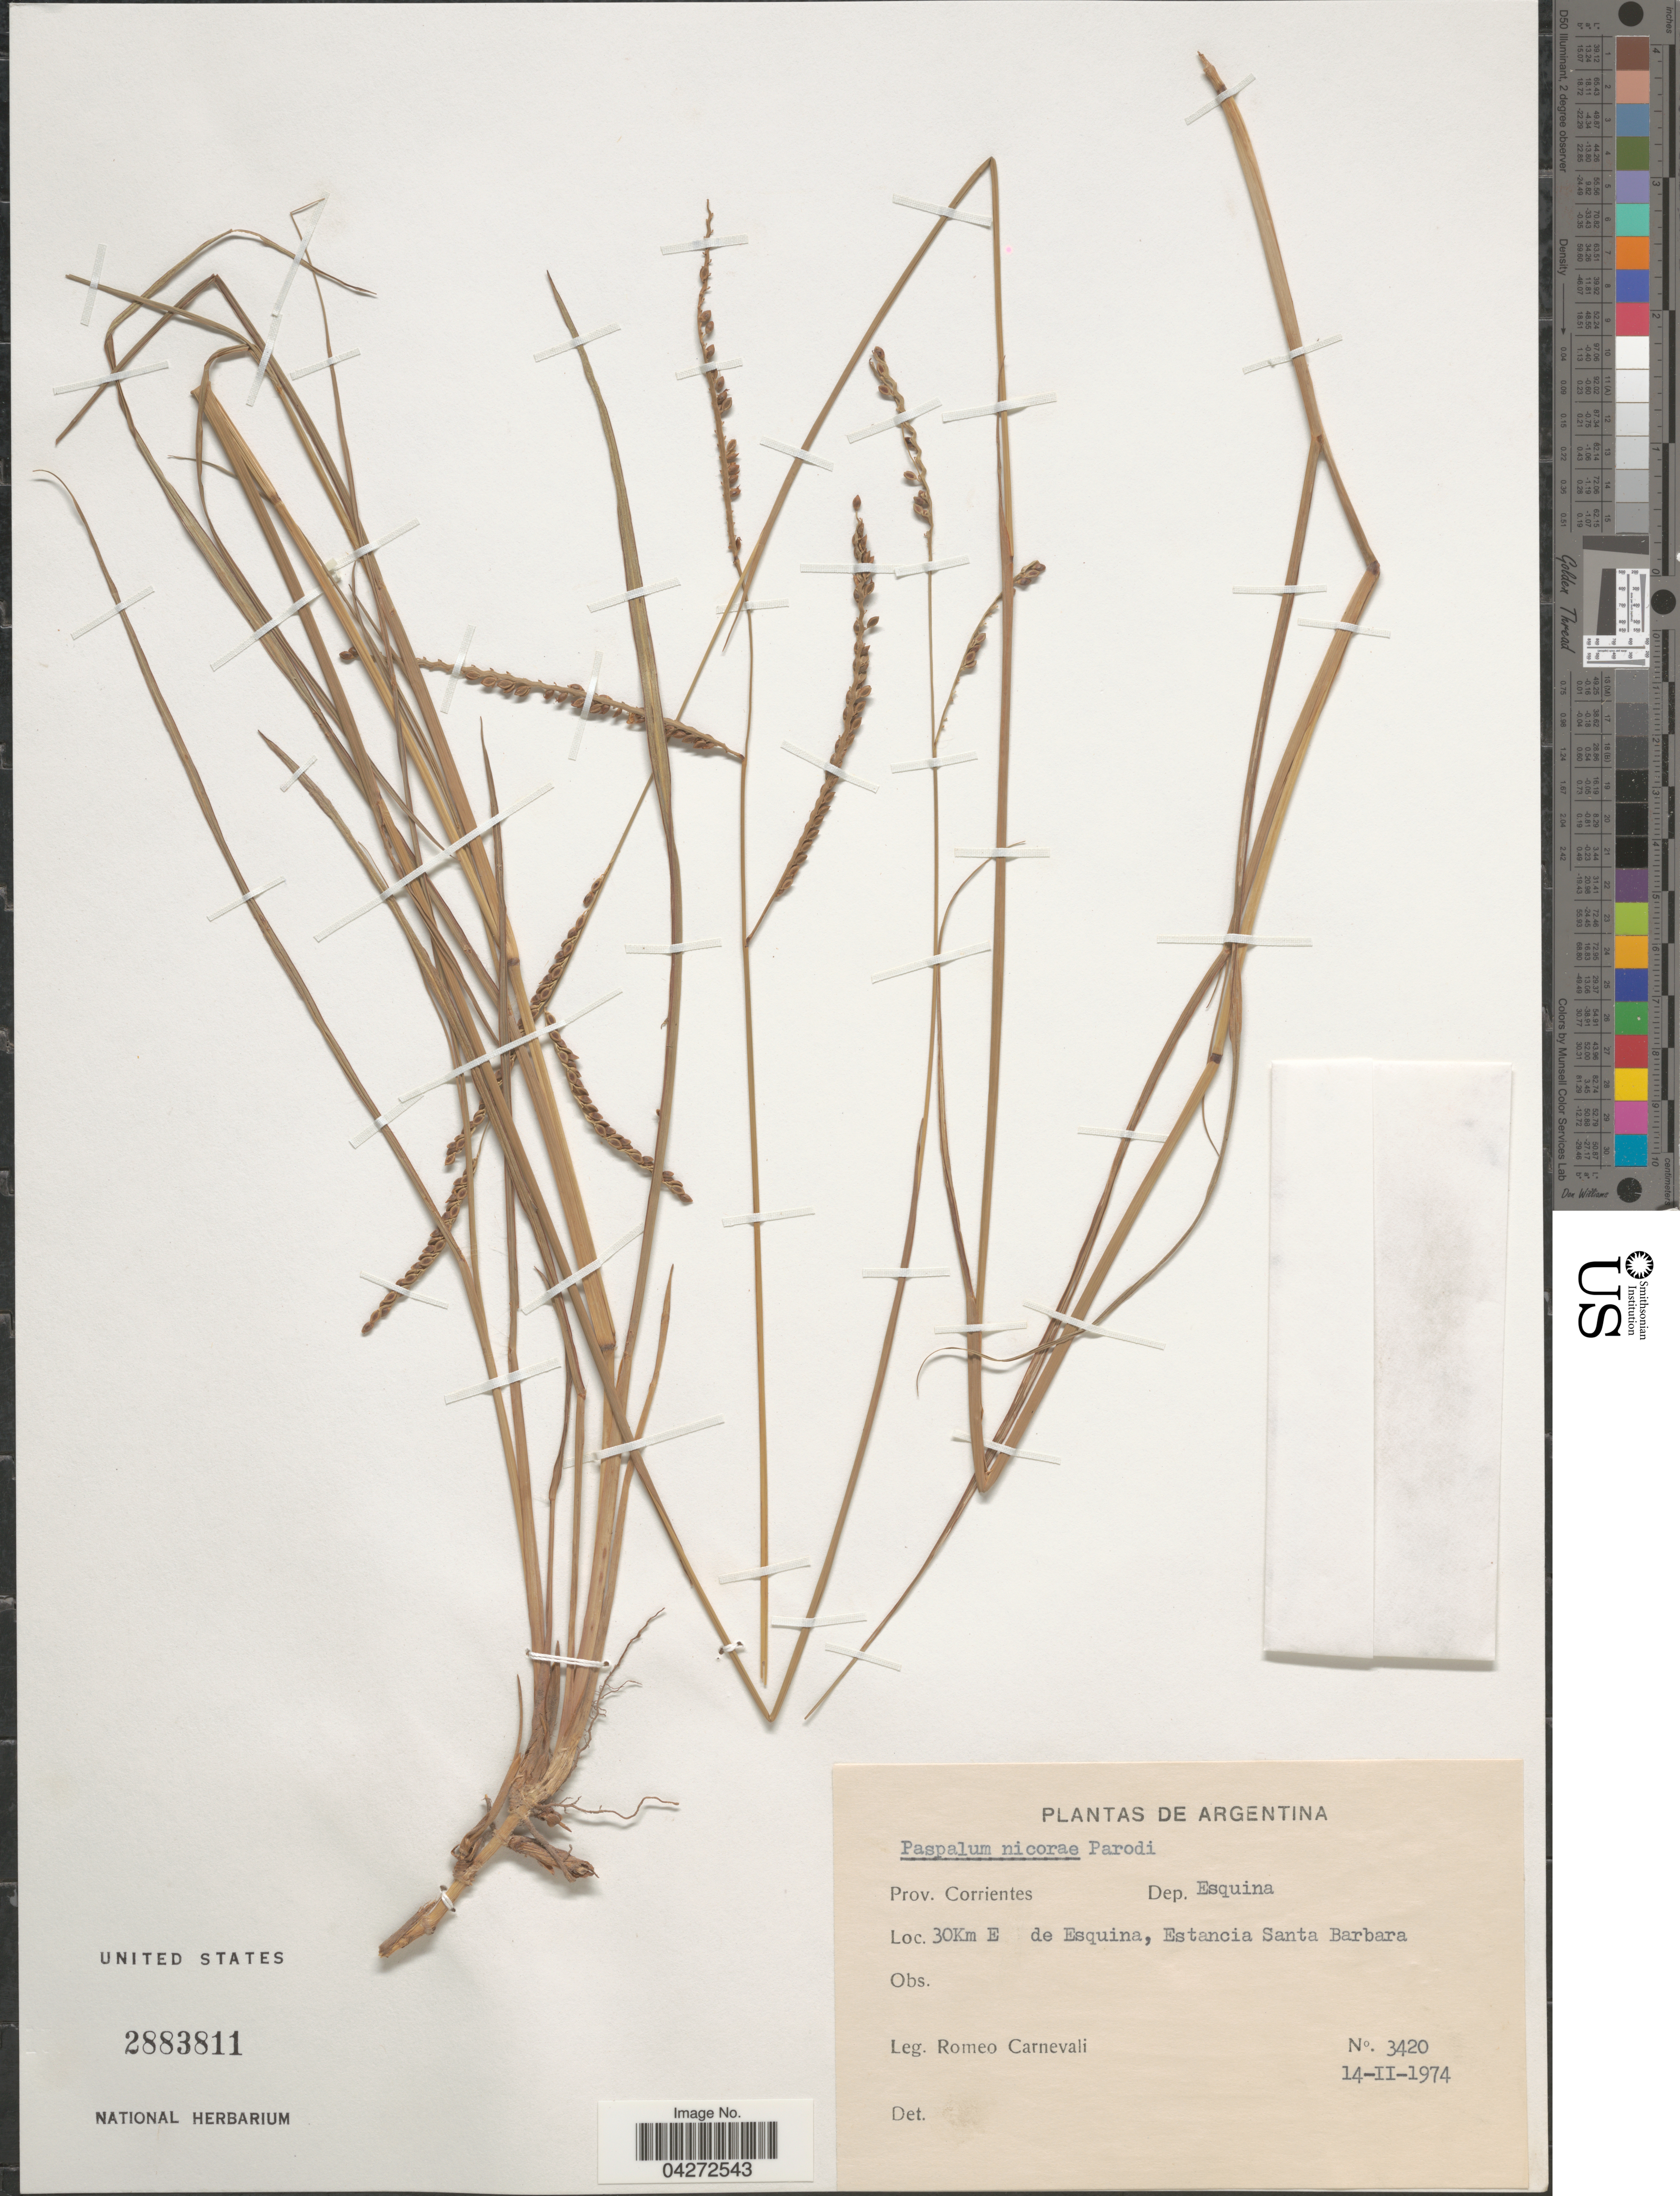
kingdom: Plantae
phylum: Tracheophyta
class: Liliopsida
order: Poales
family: Poaceae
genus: Paspalum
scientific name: Paspalum nicorae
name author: Parodi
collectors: R. Carnevali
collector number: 3420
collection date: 1974-02-14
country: Argentina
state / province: Corrientes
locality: Dep. Esquina. 30Km E de Esquina, Estancia Santa Barbara.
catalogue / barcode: US 2883811